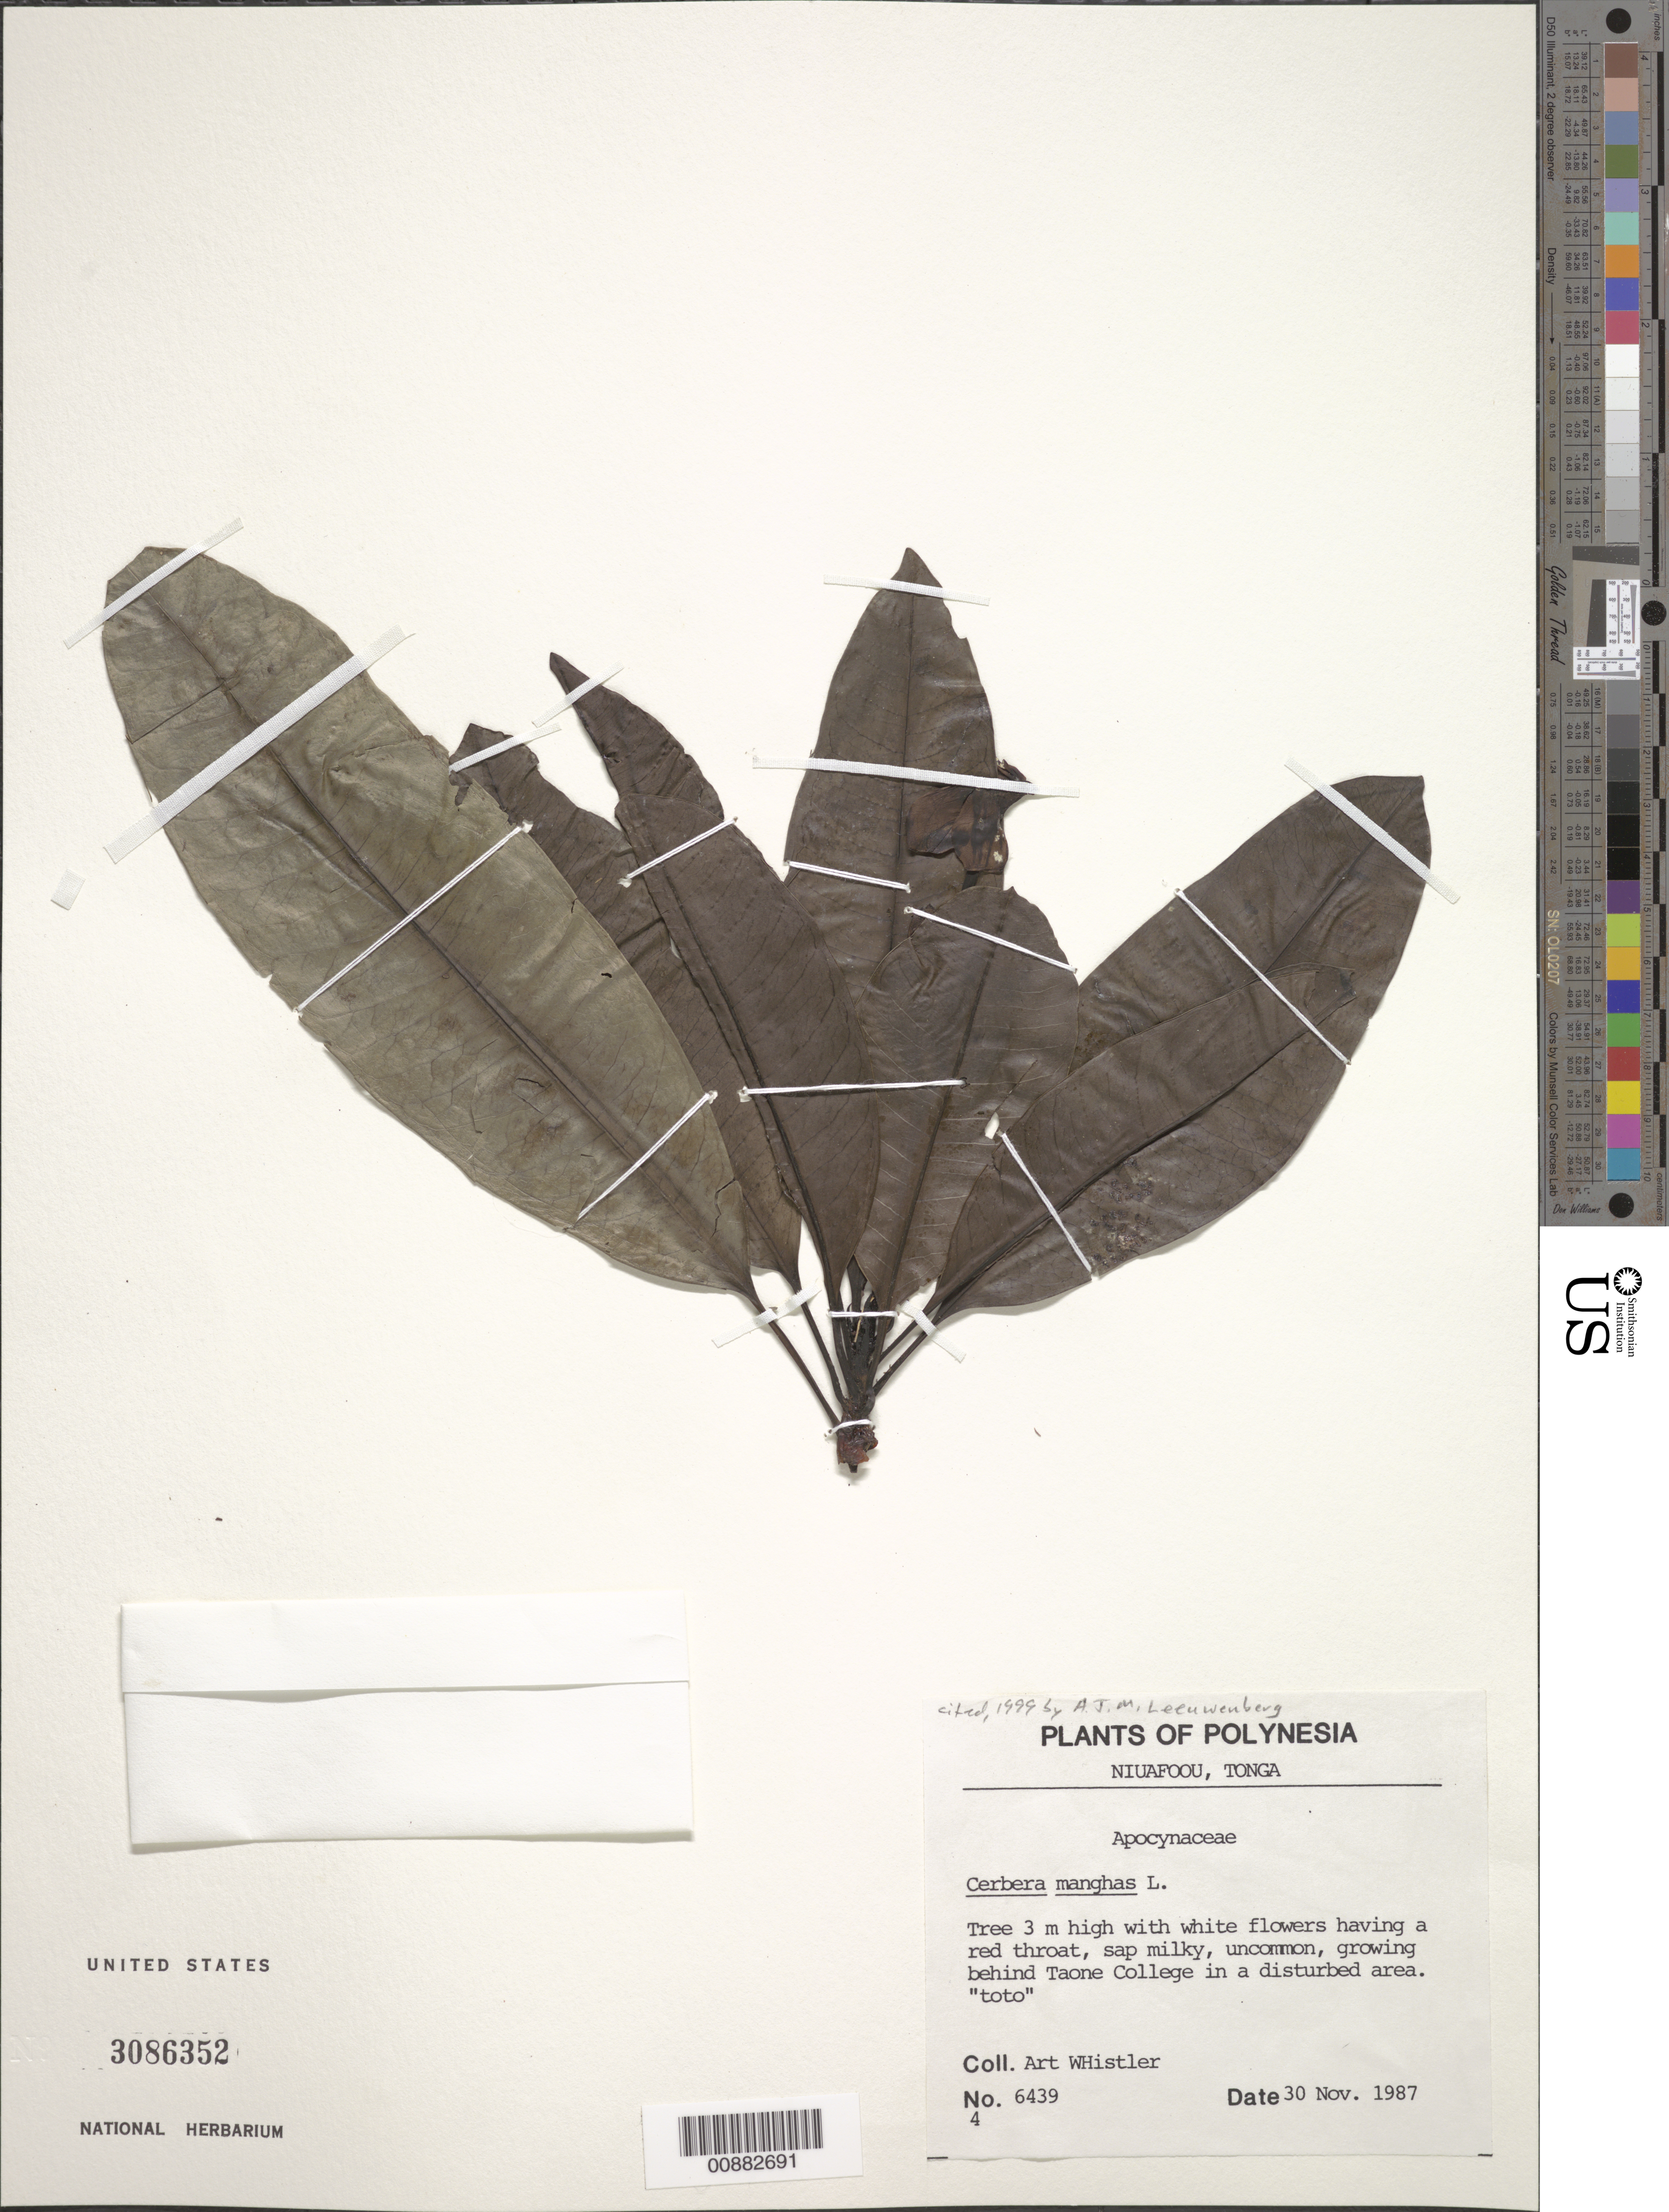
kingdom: Plantae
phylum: Tracheophyta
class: Magnoliopsida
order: Gentianales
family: Apocynaceae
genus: Cerbera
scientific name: Cerbera manghas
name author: L.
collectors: A. Whistler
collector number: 6439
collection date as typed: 30 Nov 1987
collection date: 1987-11-30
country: Tonga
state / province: Tonga Outliers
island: Niuafo'ou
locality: behind Taone College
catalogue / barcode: US 3086352